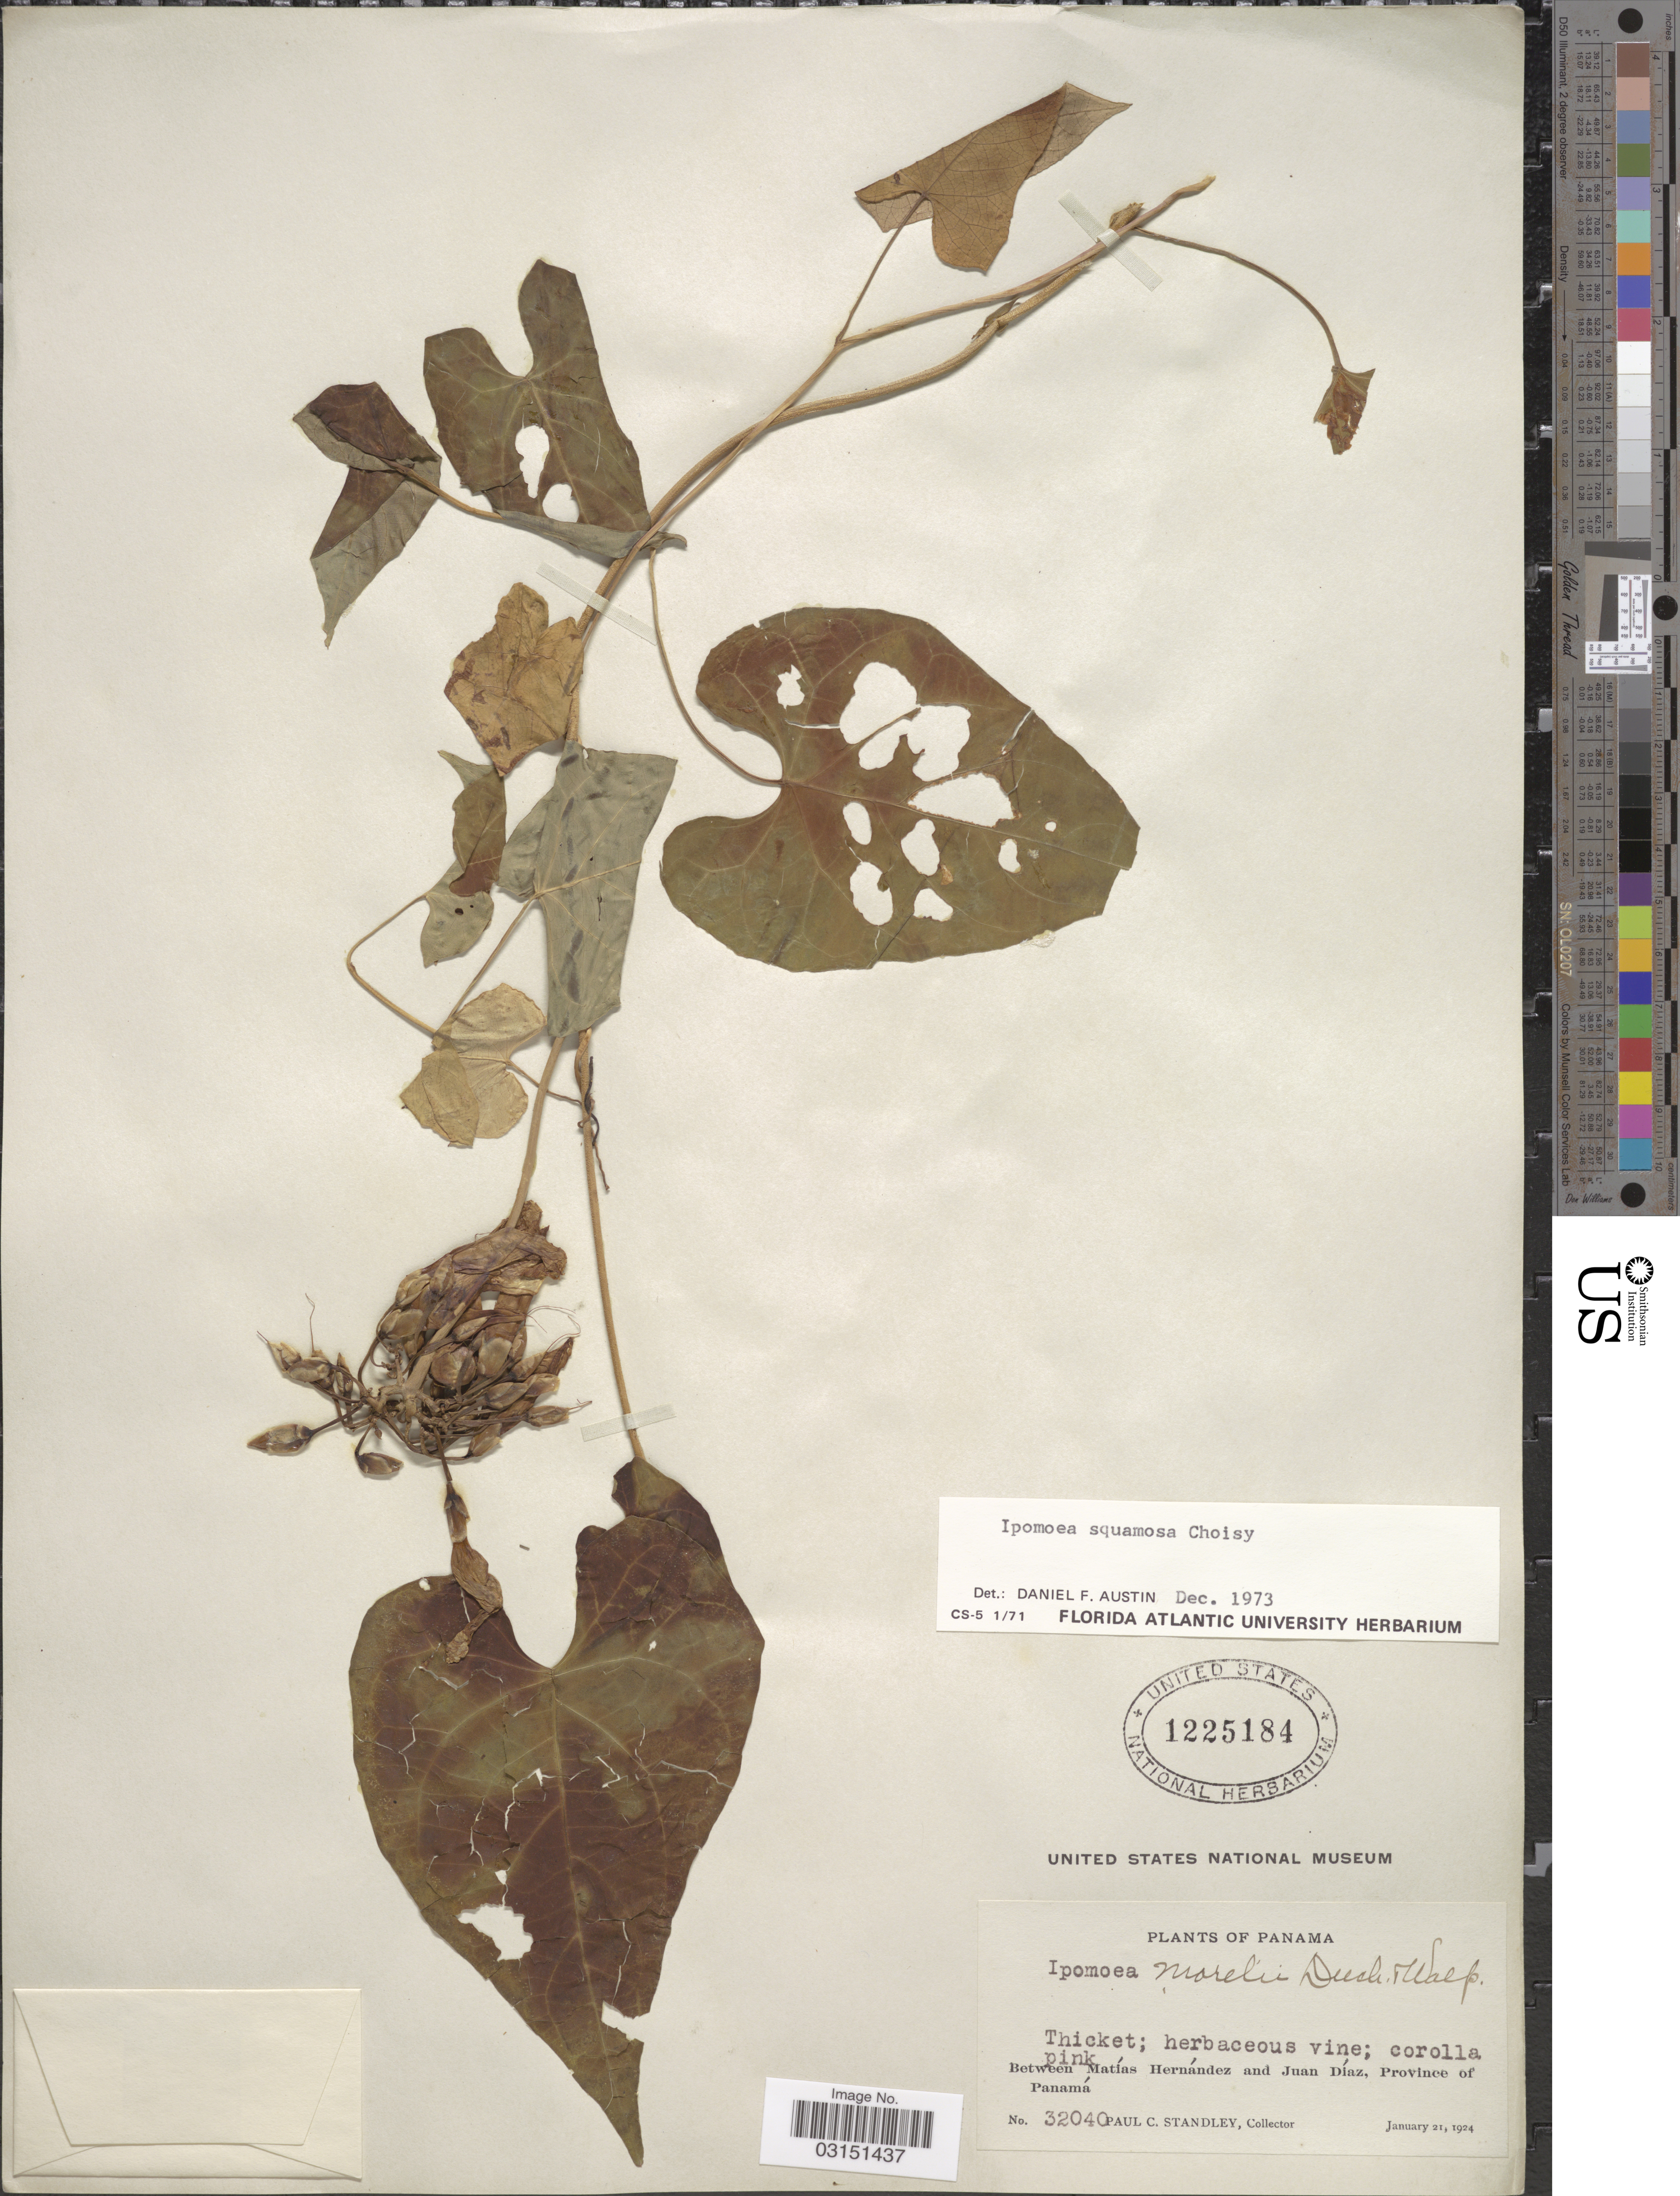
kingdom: Plantae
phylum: Tracheophyta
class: Magnoliopsida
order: Solanales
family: Convolvulaceae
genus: Ipomoea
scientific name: Ipomoea squamosa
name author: Choisy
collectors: P. C. Standley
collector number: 32040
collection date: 1924-01-21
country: Panama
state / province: Panamá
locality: Between Matías Hernández and Juan Díaz.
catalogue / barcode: US 1225184